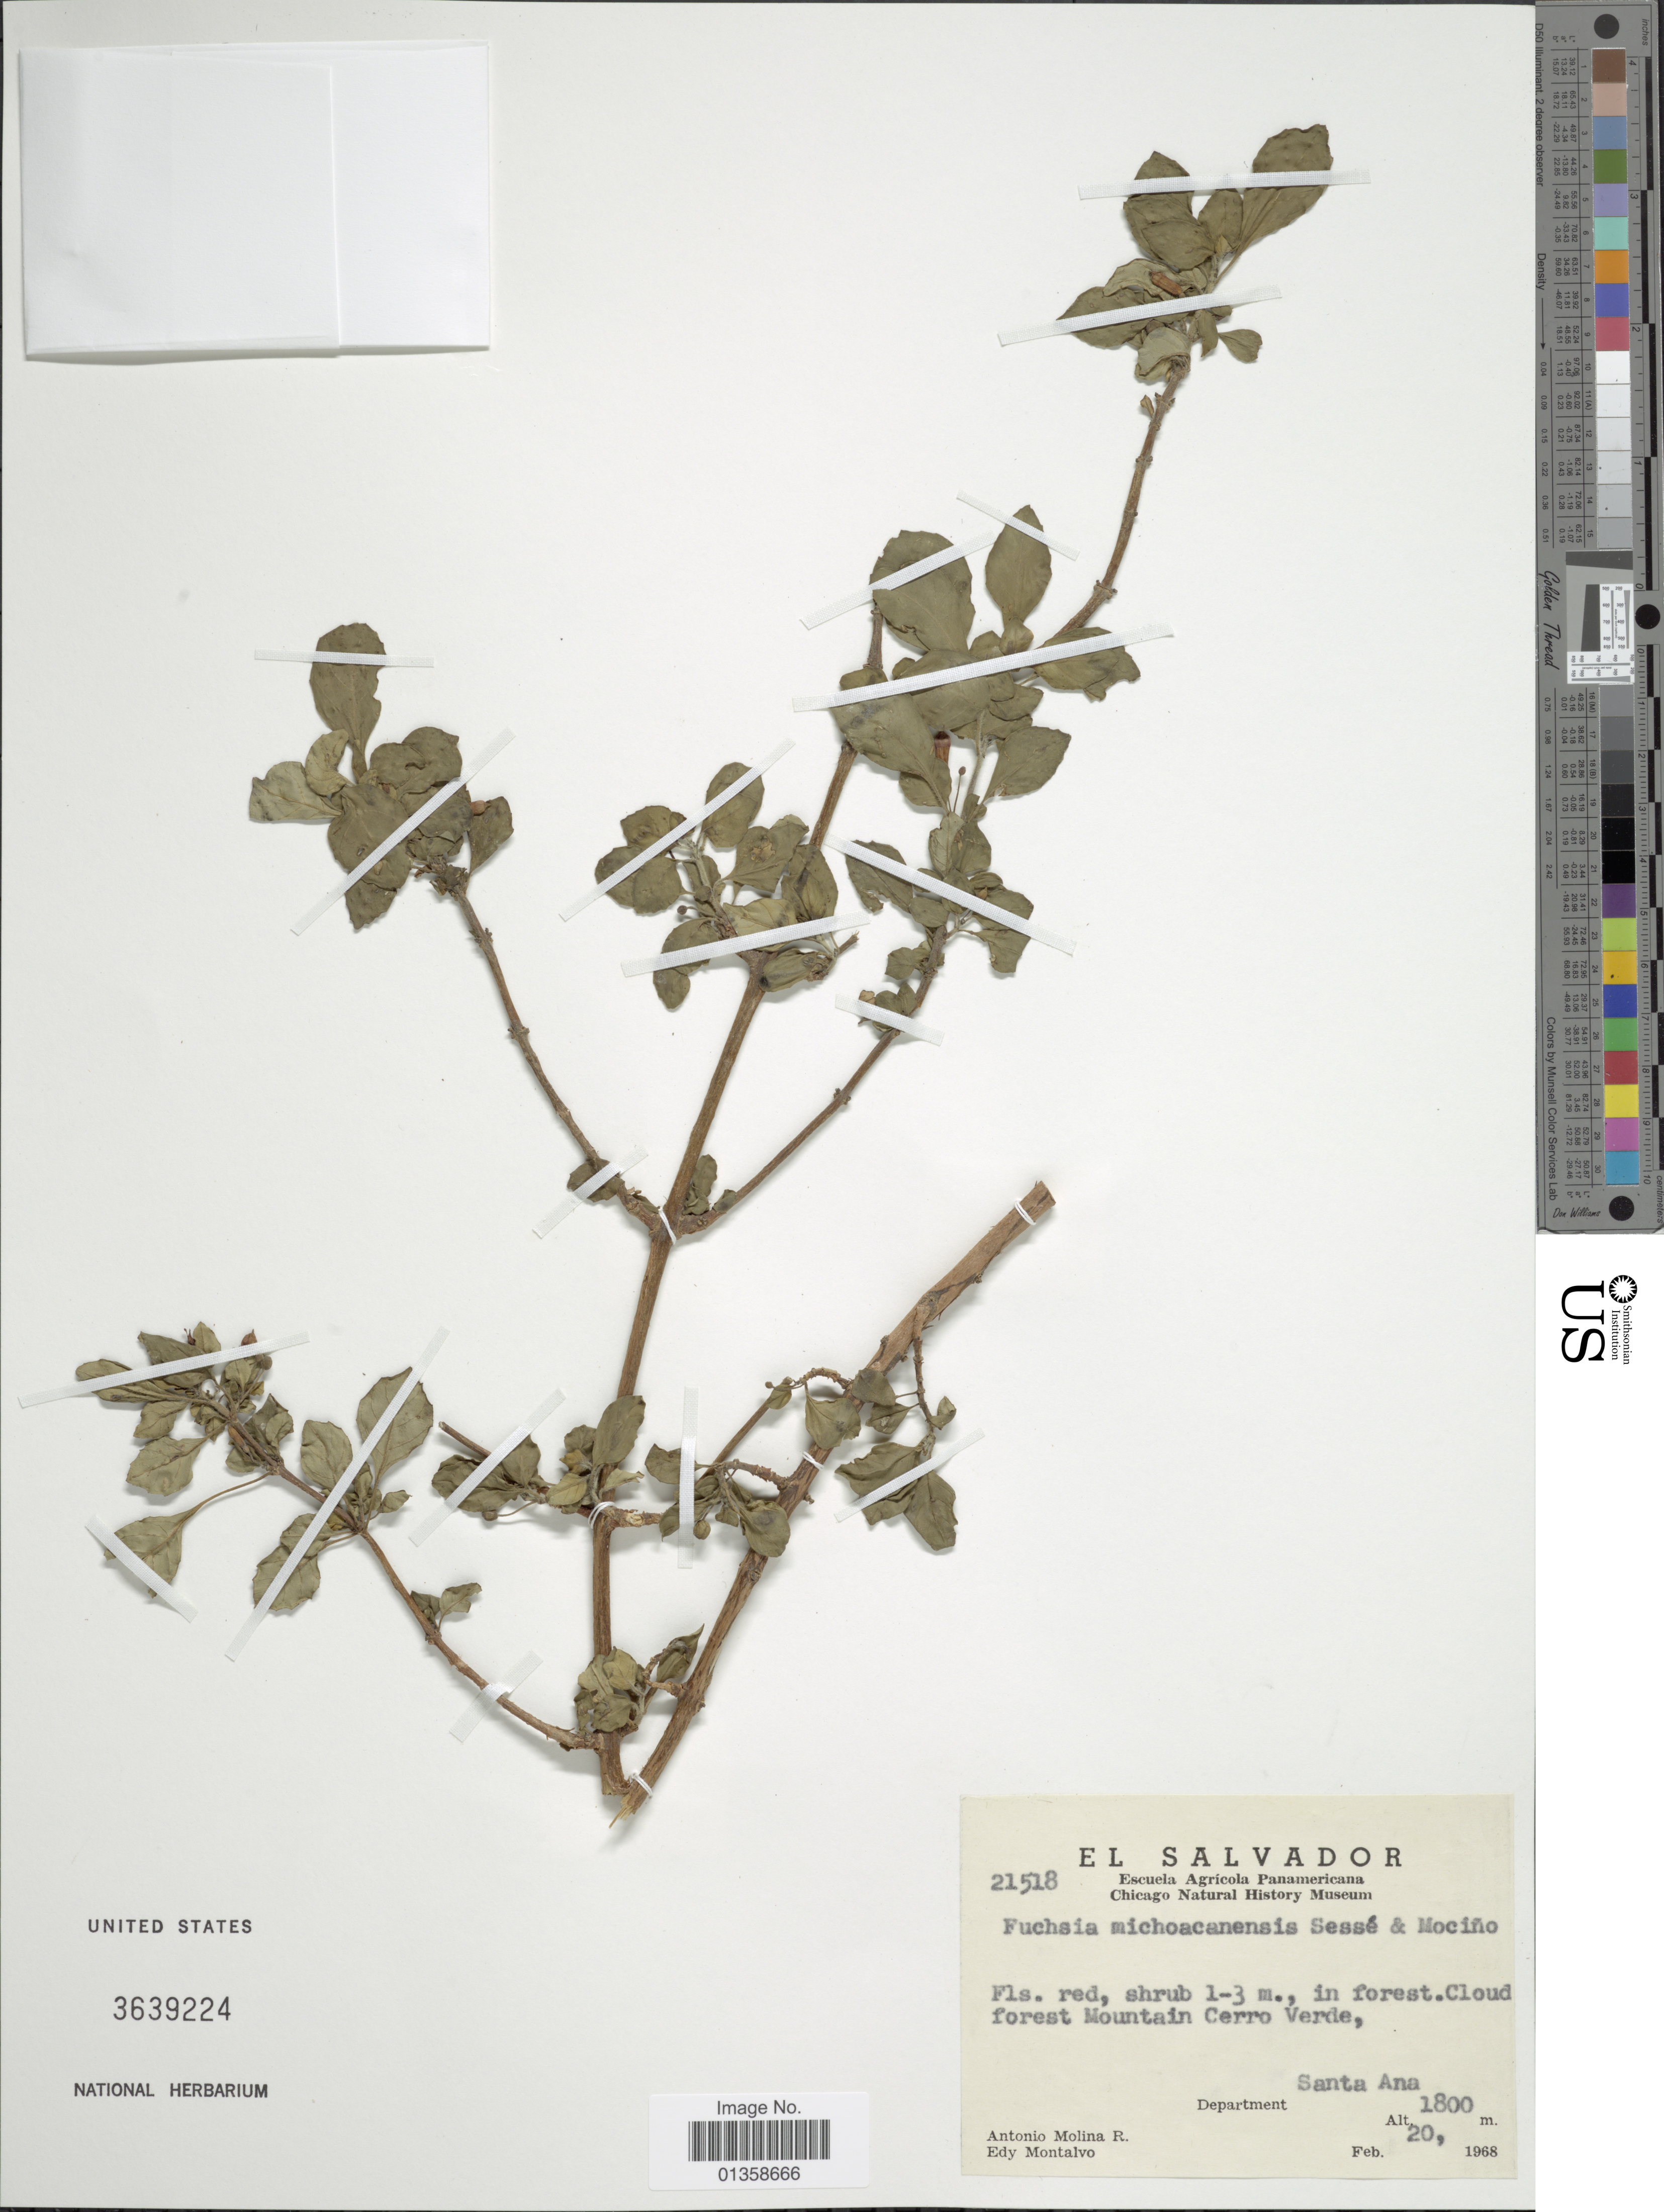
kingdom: Plantae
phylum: Tracheophyta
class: Magnoliopsida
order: Myrtales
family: Onagraceae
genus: Fuchsia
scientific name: Fuchsia encliandra subsp. tetradactyla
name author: (Lindl.) Breedlove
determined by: Berry, P. E., (WIS), University of Wisconsin - Madison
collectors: A. Molina R. & E. A. Montalvo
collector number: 21518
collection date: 1968-02-20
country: El Salvador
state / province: Santa Ana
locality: Cloud forest Mountain Cerro Verde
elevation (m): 1800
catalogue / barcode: US 3639224